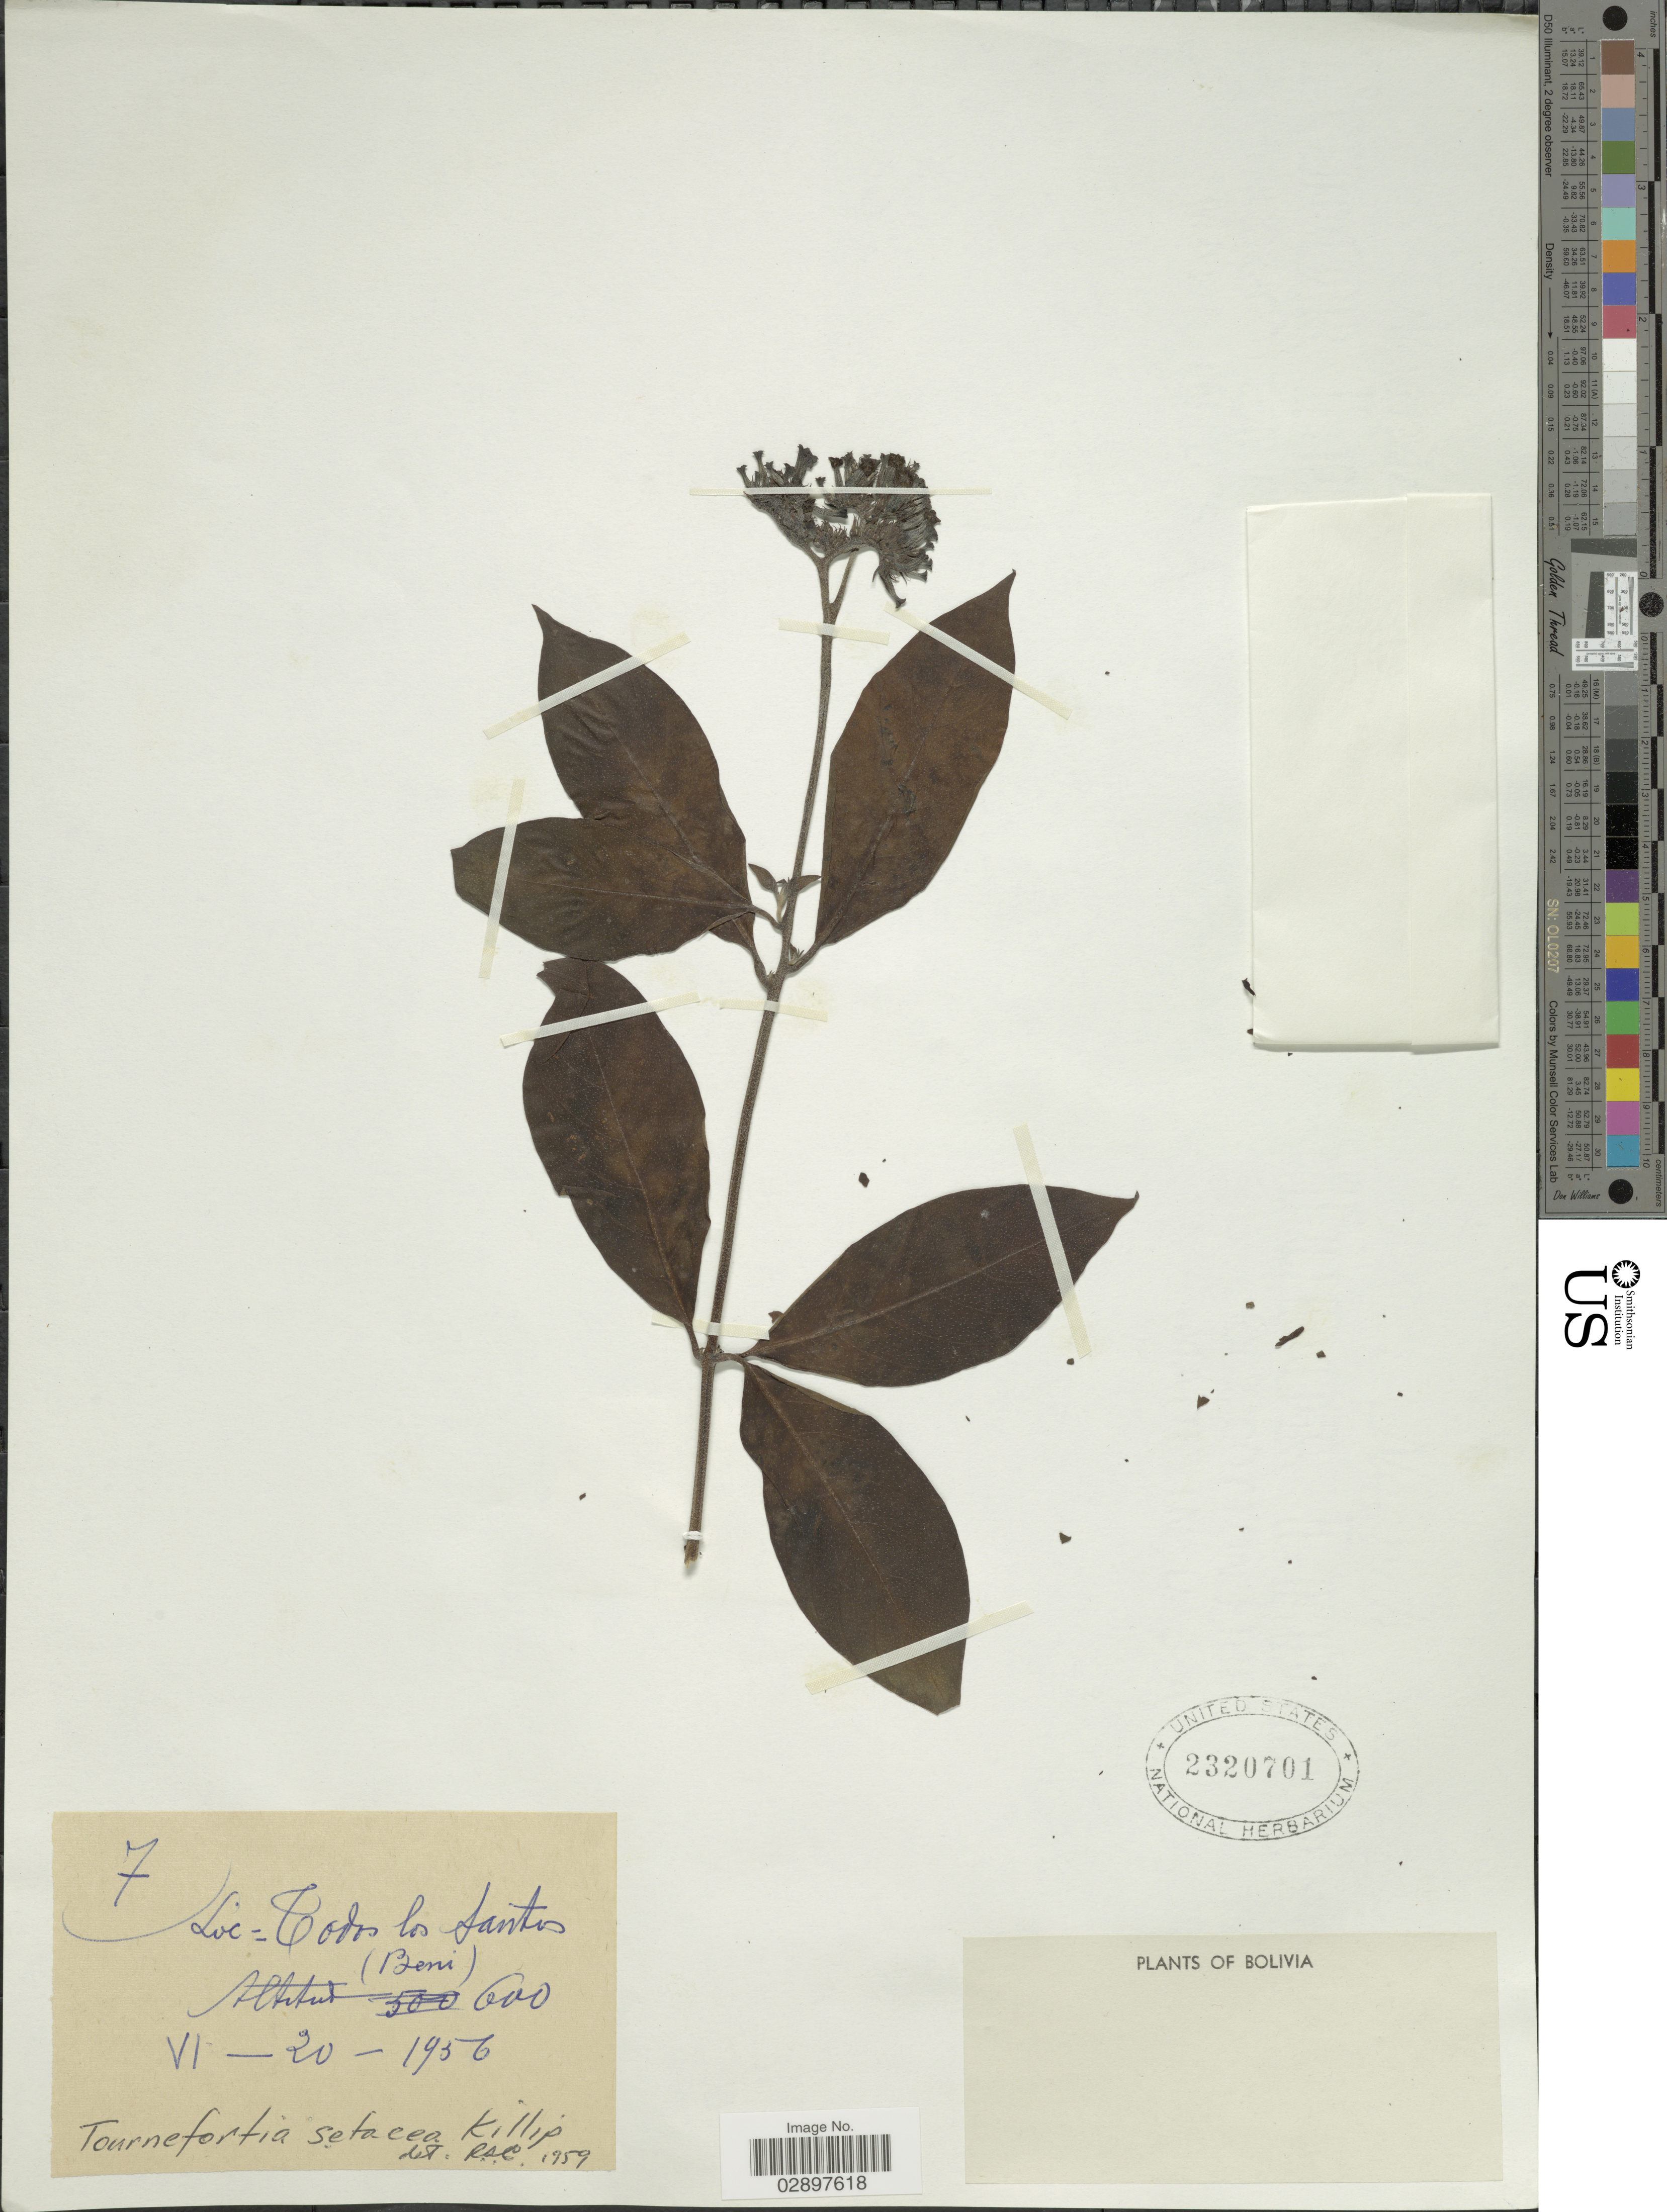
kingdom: Plantae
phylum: Tracheophyta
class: Magnoliopsida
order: Boraginales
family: Heliotropiaceae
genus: Tournefortia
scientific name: Tournefortia setacea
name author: Killip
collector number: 7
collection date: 1956-06-20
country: Bolivia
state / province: Beni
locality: Todos los Santos.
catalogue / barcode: US 2320701